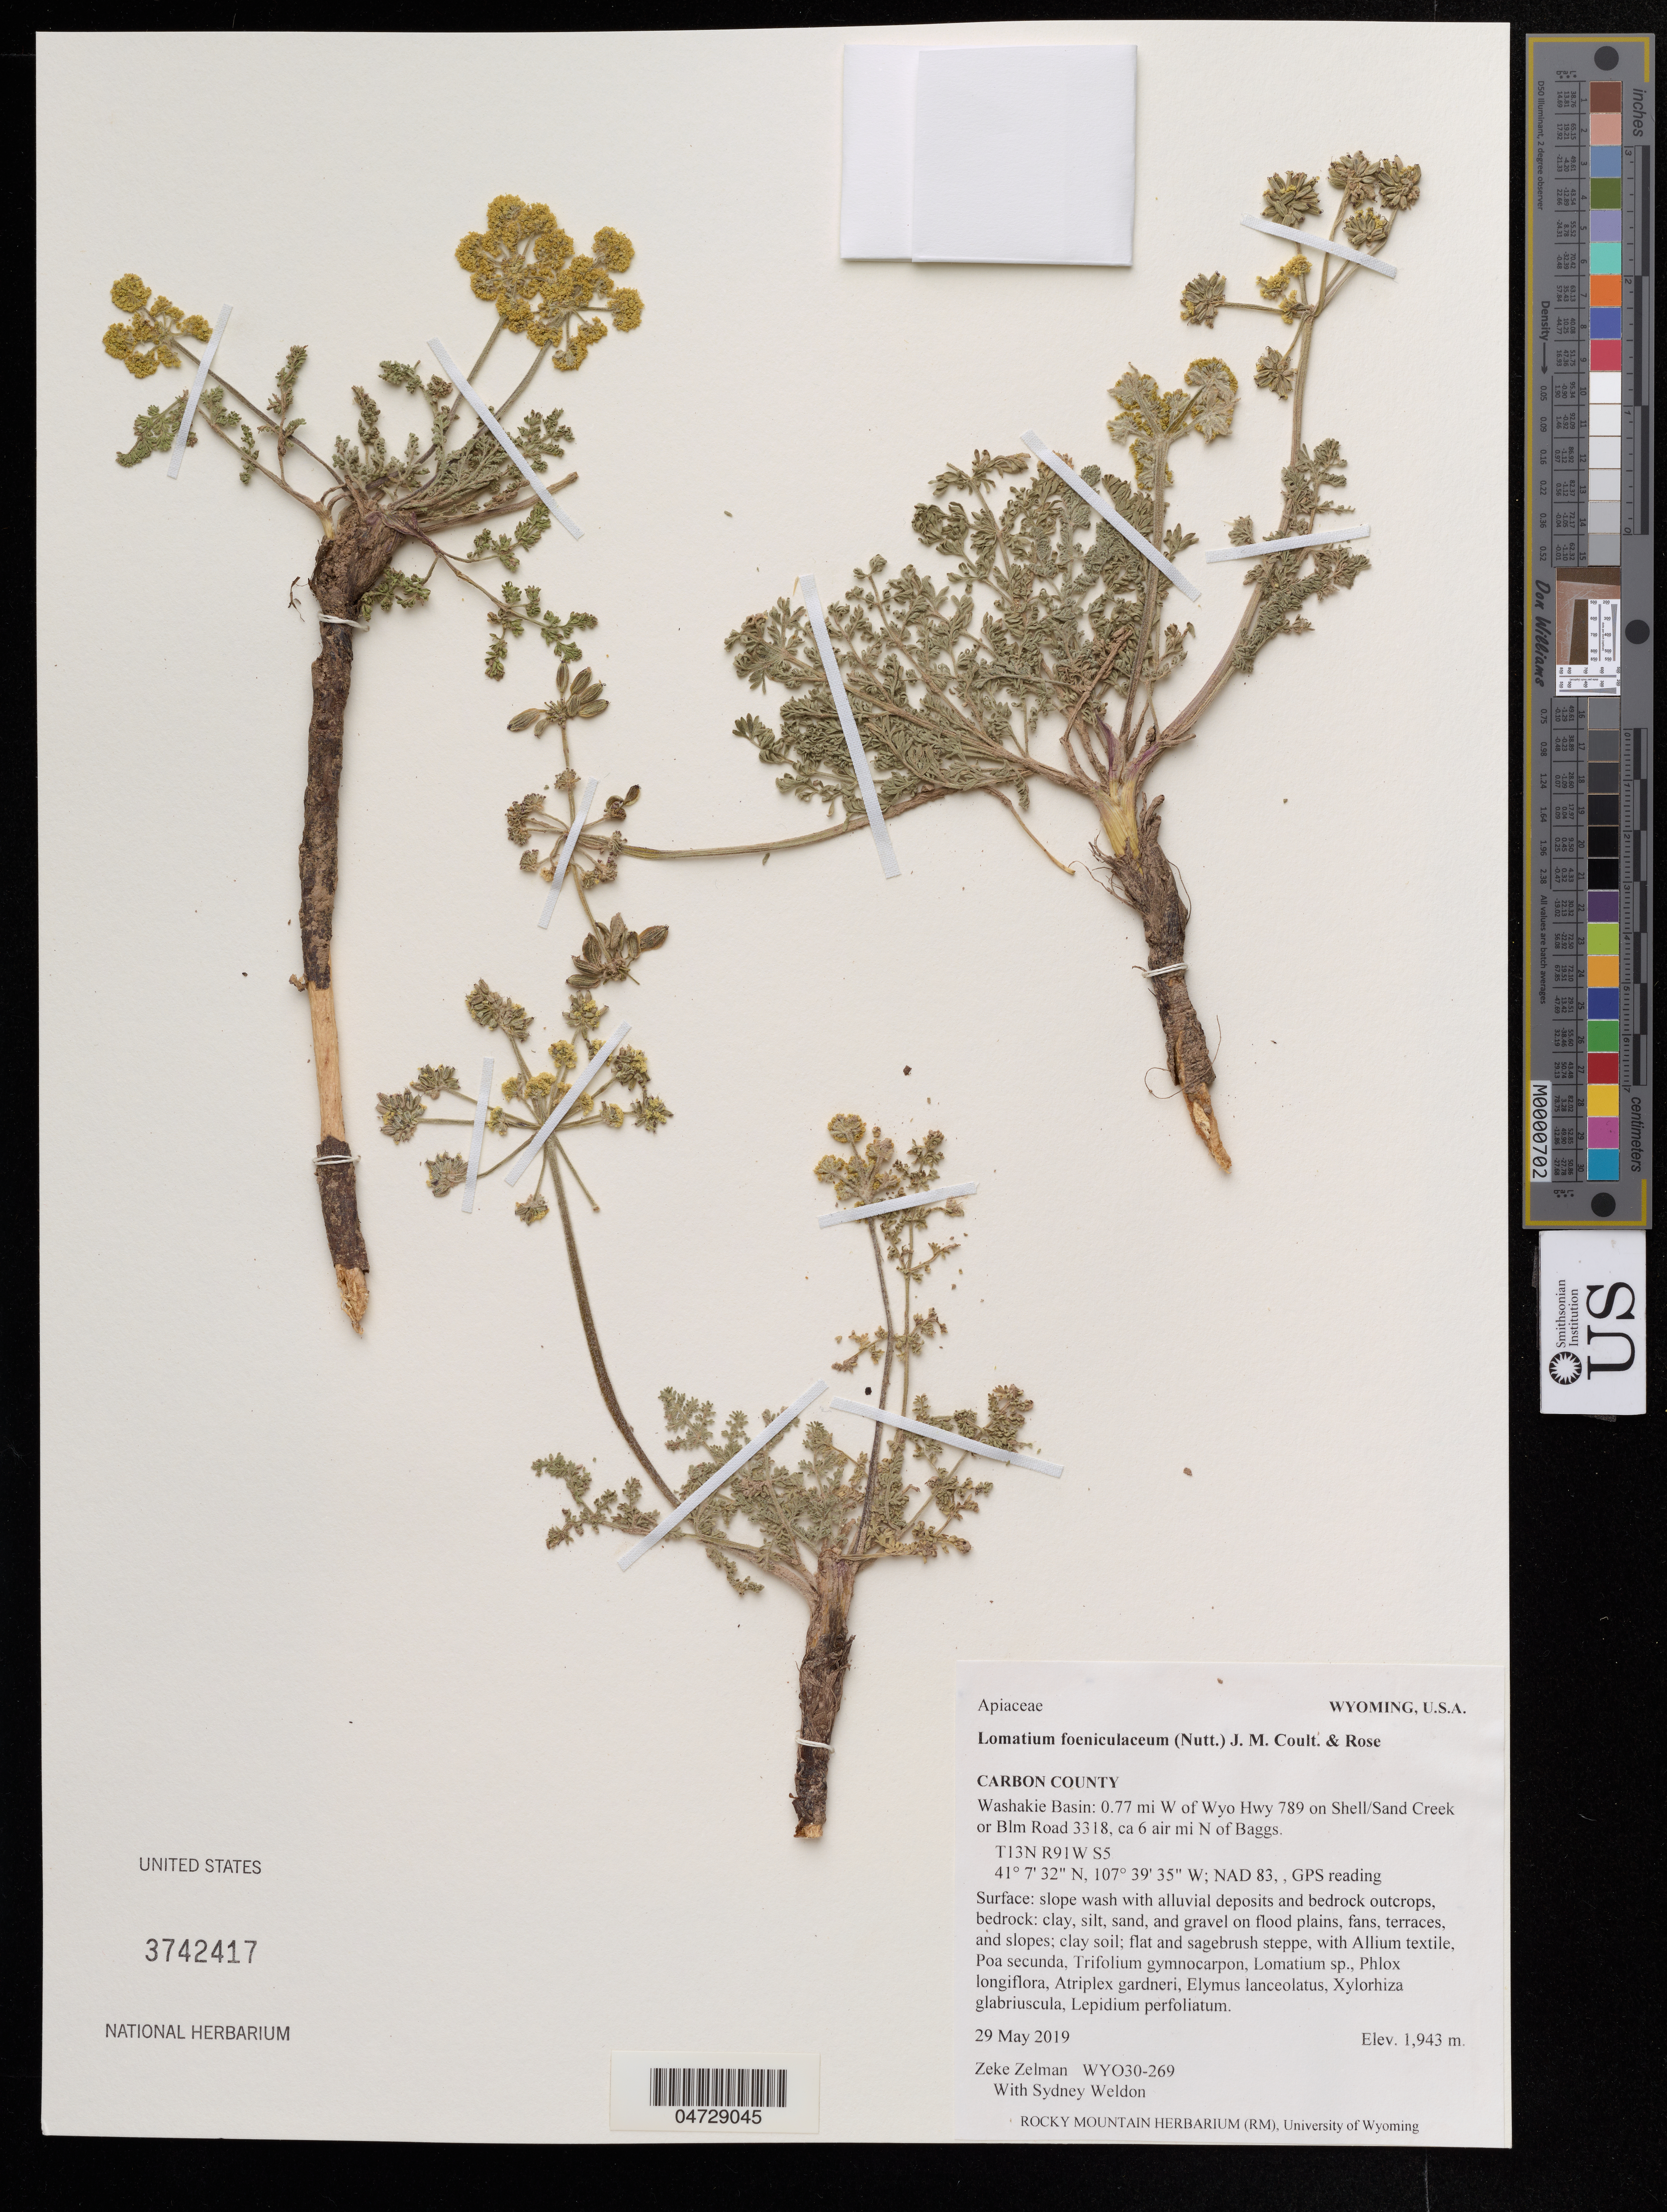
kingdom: Plantae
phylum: Tracheophyta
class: Magnoliopsida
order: Apiales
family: Apiaceae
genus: Lomatium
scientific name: Lomatium foeniculaceum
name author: (Nutt.) J.M. Coult. & Rose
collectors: Z. Zelman & S. Weldon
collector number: WYO30-269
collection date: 2019-05-29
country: United States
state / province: Wyoming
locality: Carbon County. Washakie Basin: 0.77 mi W of Wyo Hwy 789 on Shell/Sand Creek or Blm Road 3318, ca 6 air mi N of Baggs.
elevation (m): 1943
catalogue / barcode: US 3742417